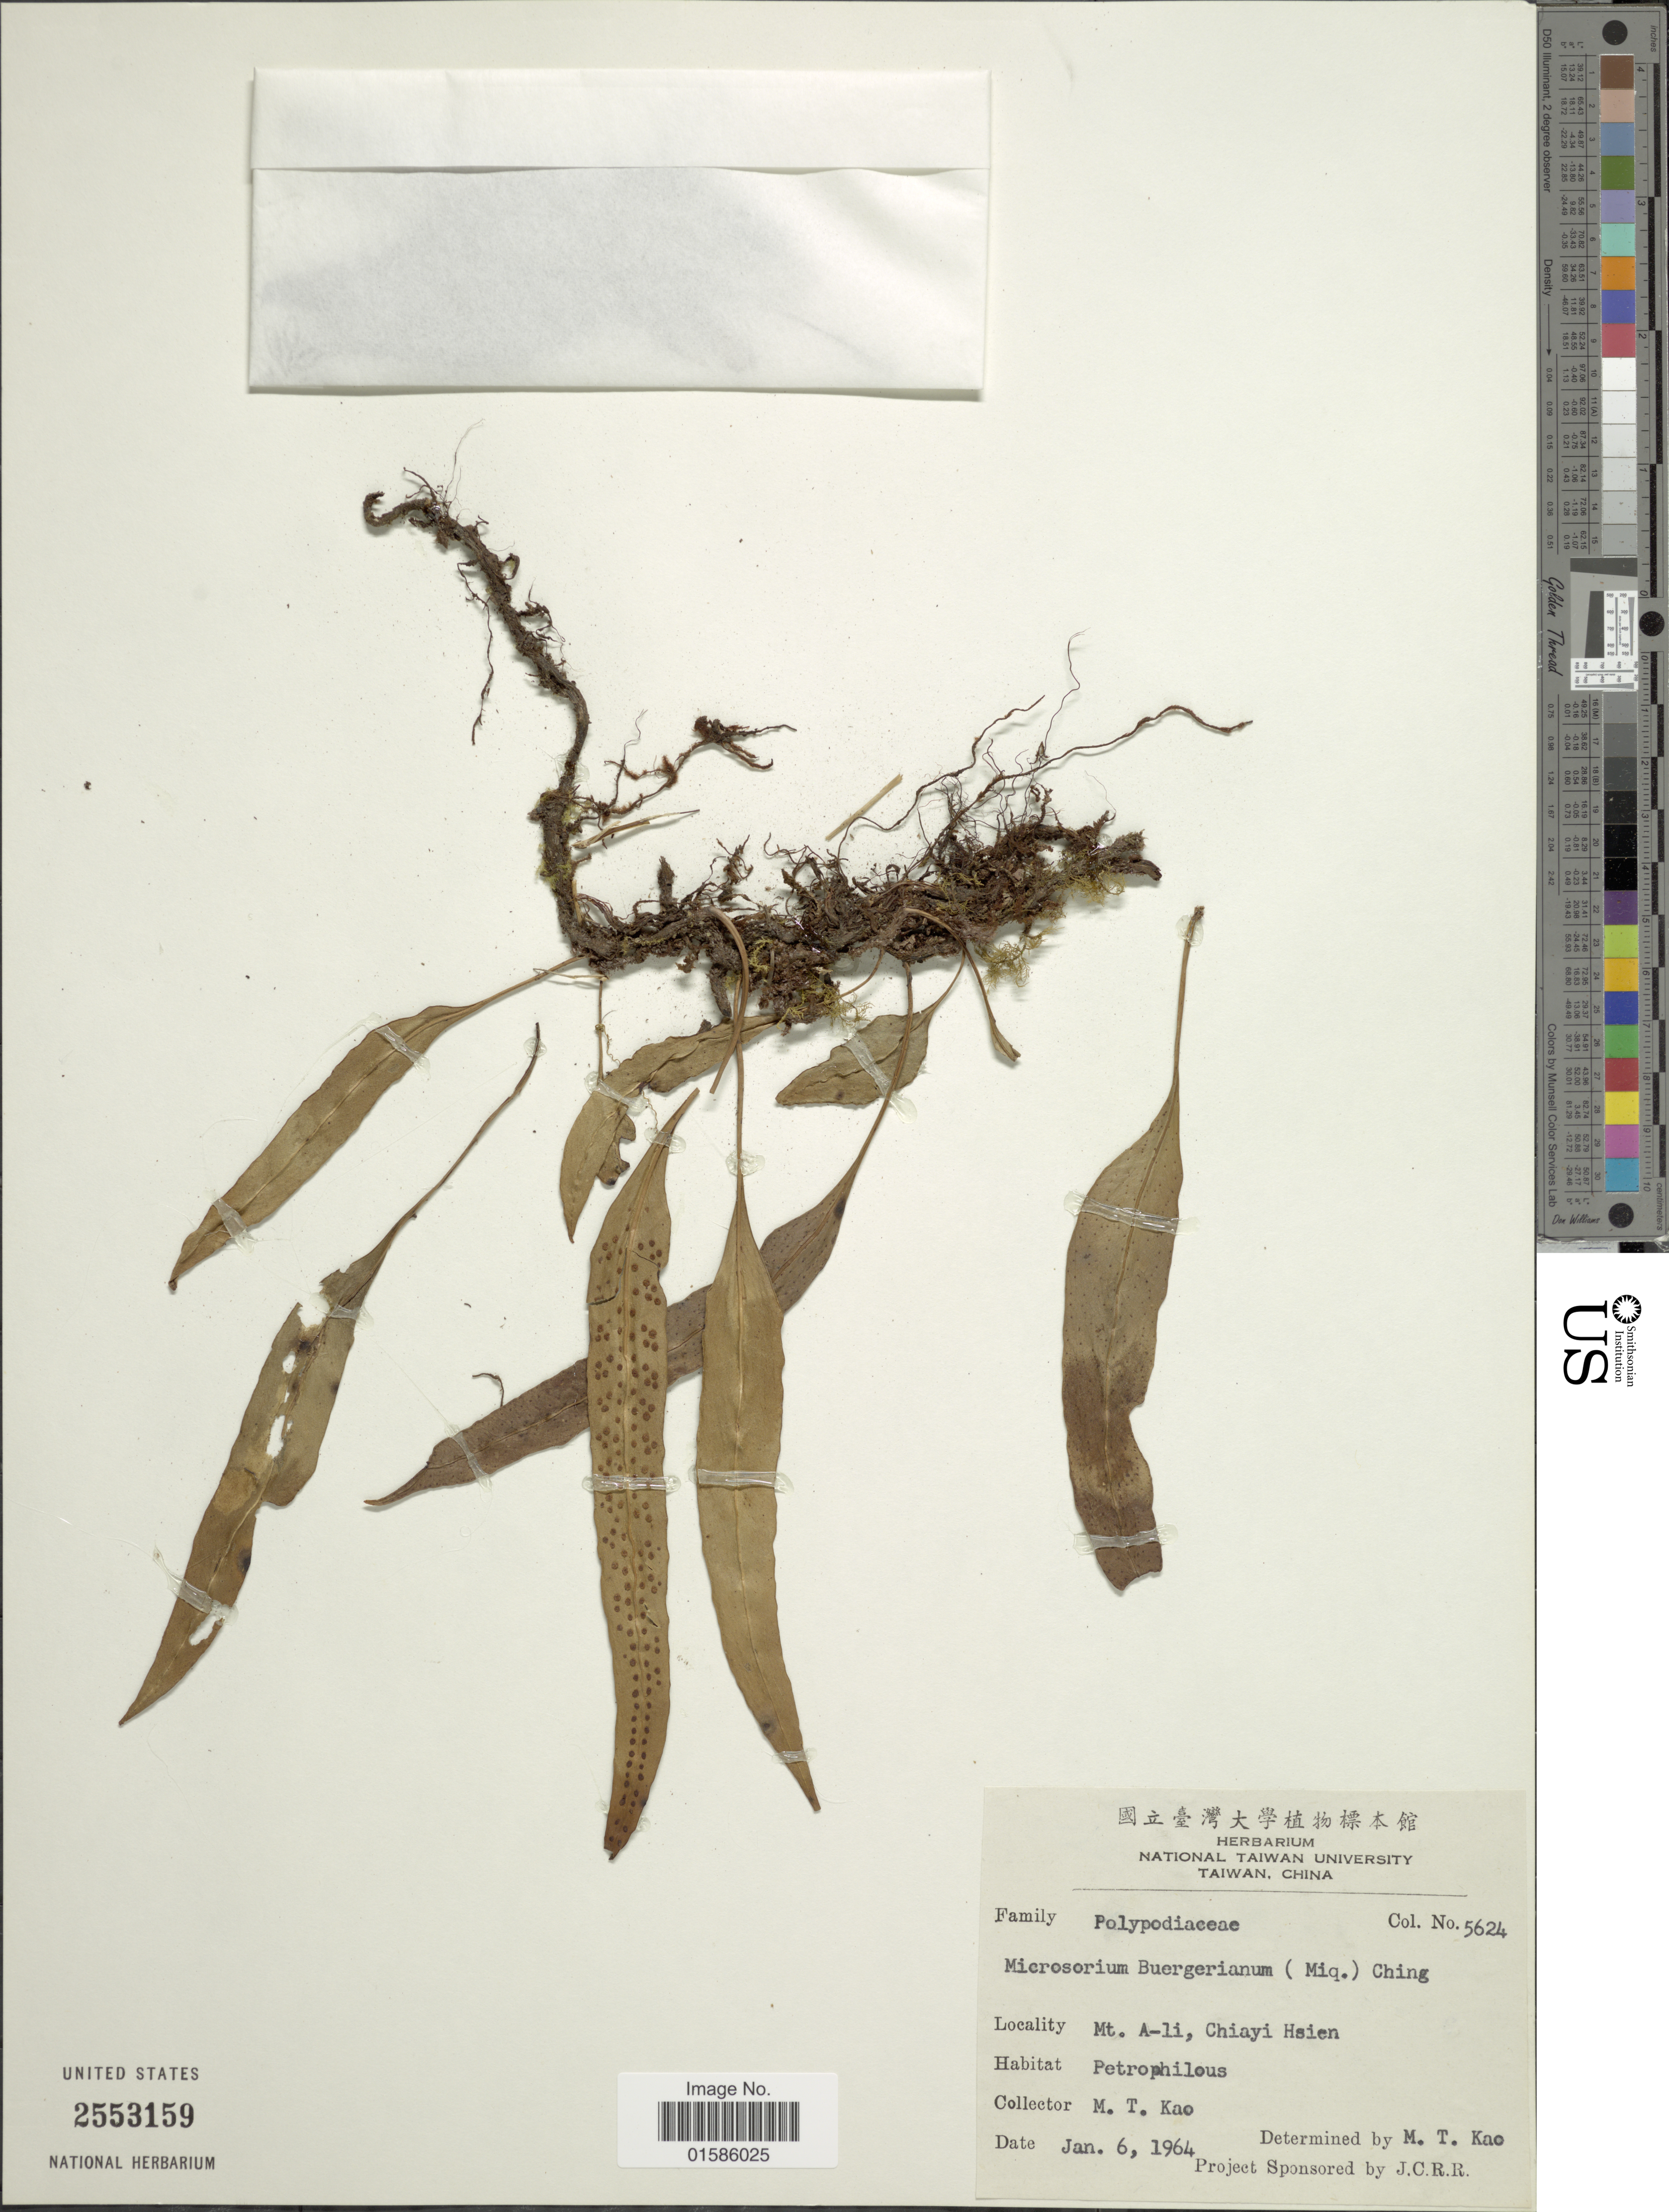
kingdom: Plantae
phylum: Tracheophyta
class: Polypodiopsida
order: Polypodiales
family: Polypodiaceae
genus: Microsorum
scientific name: Microsorum ningpoensis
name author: (Baker)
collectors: M. T. Kao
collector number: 5624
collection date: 1964-01-06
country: Taiwan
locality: Mt. A-li, Chiayi Hsien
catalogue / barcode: US 2553159